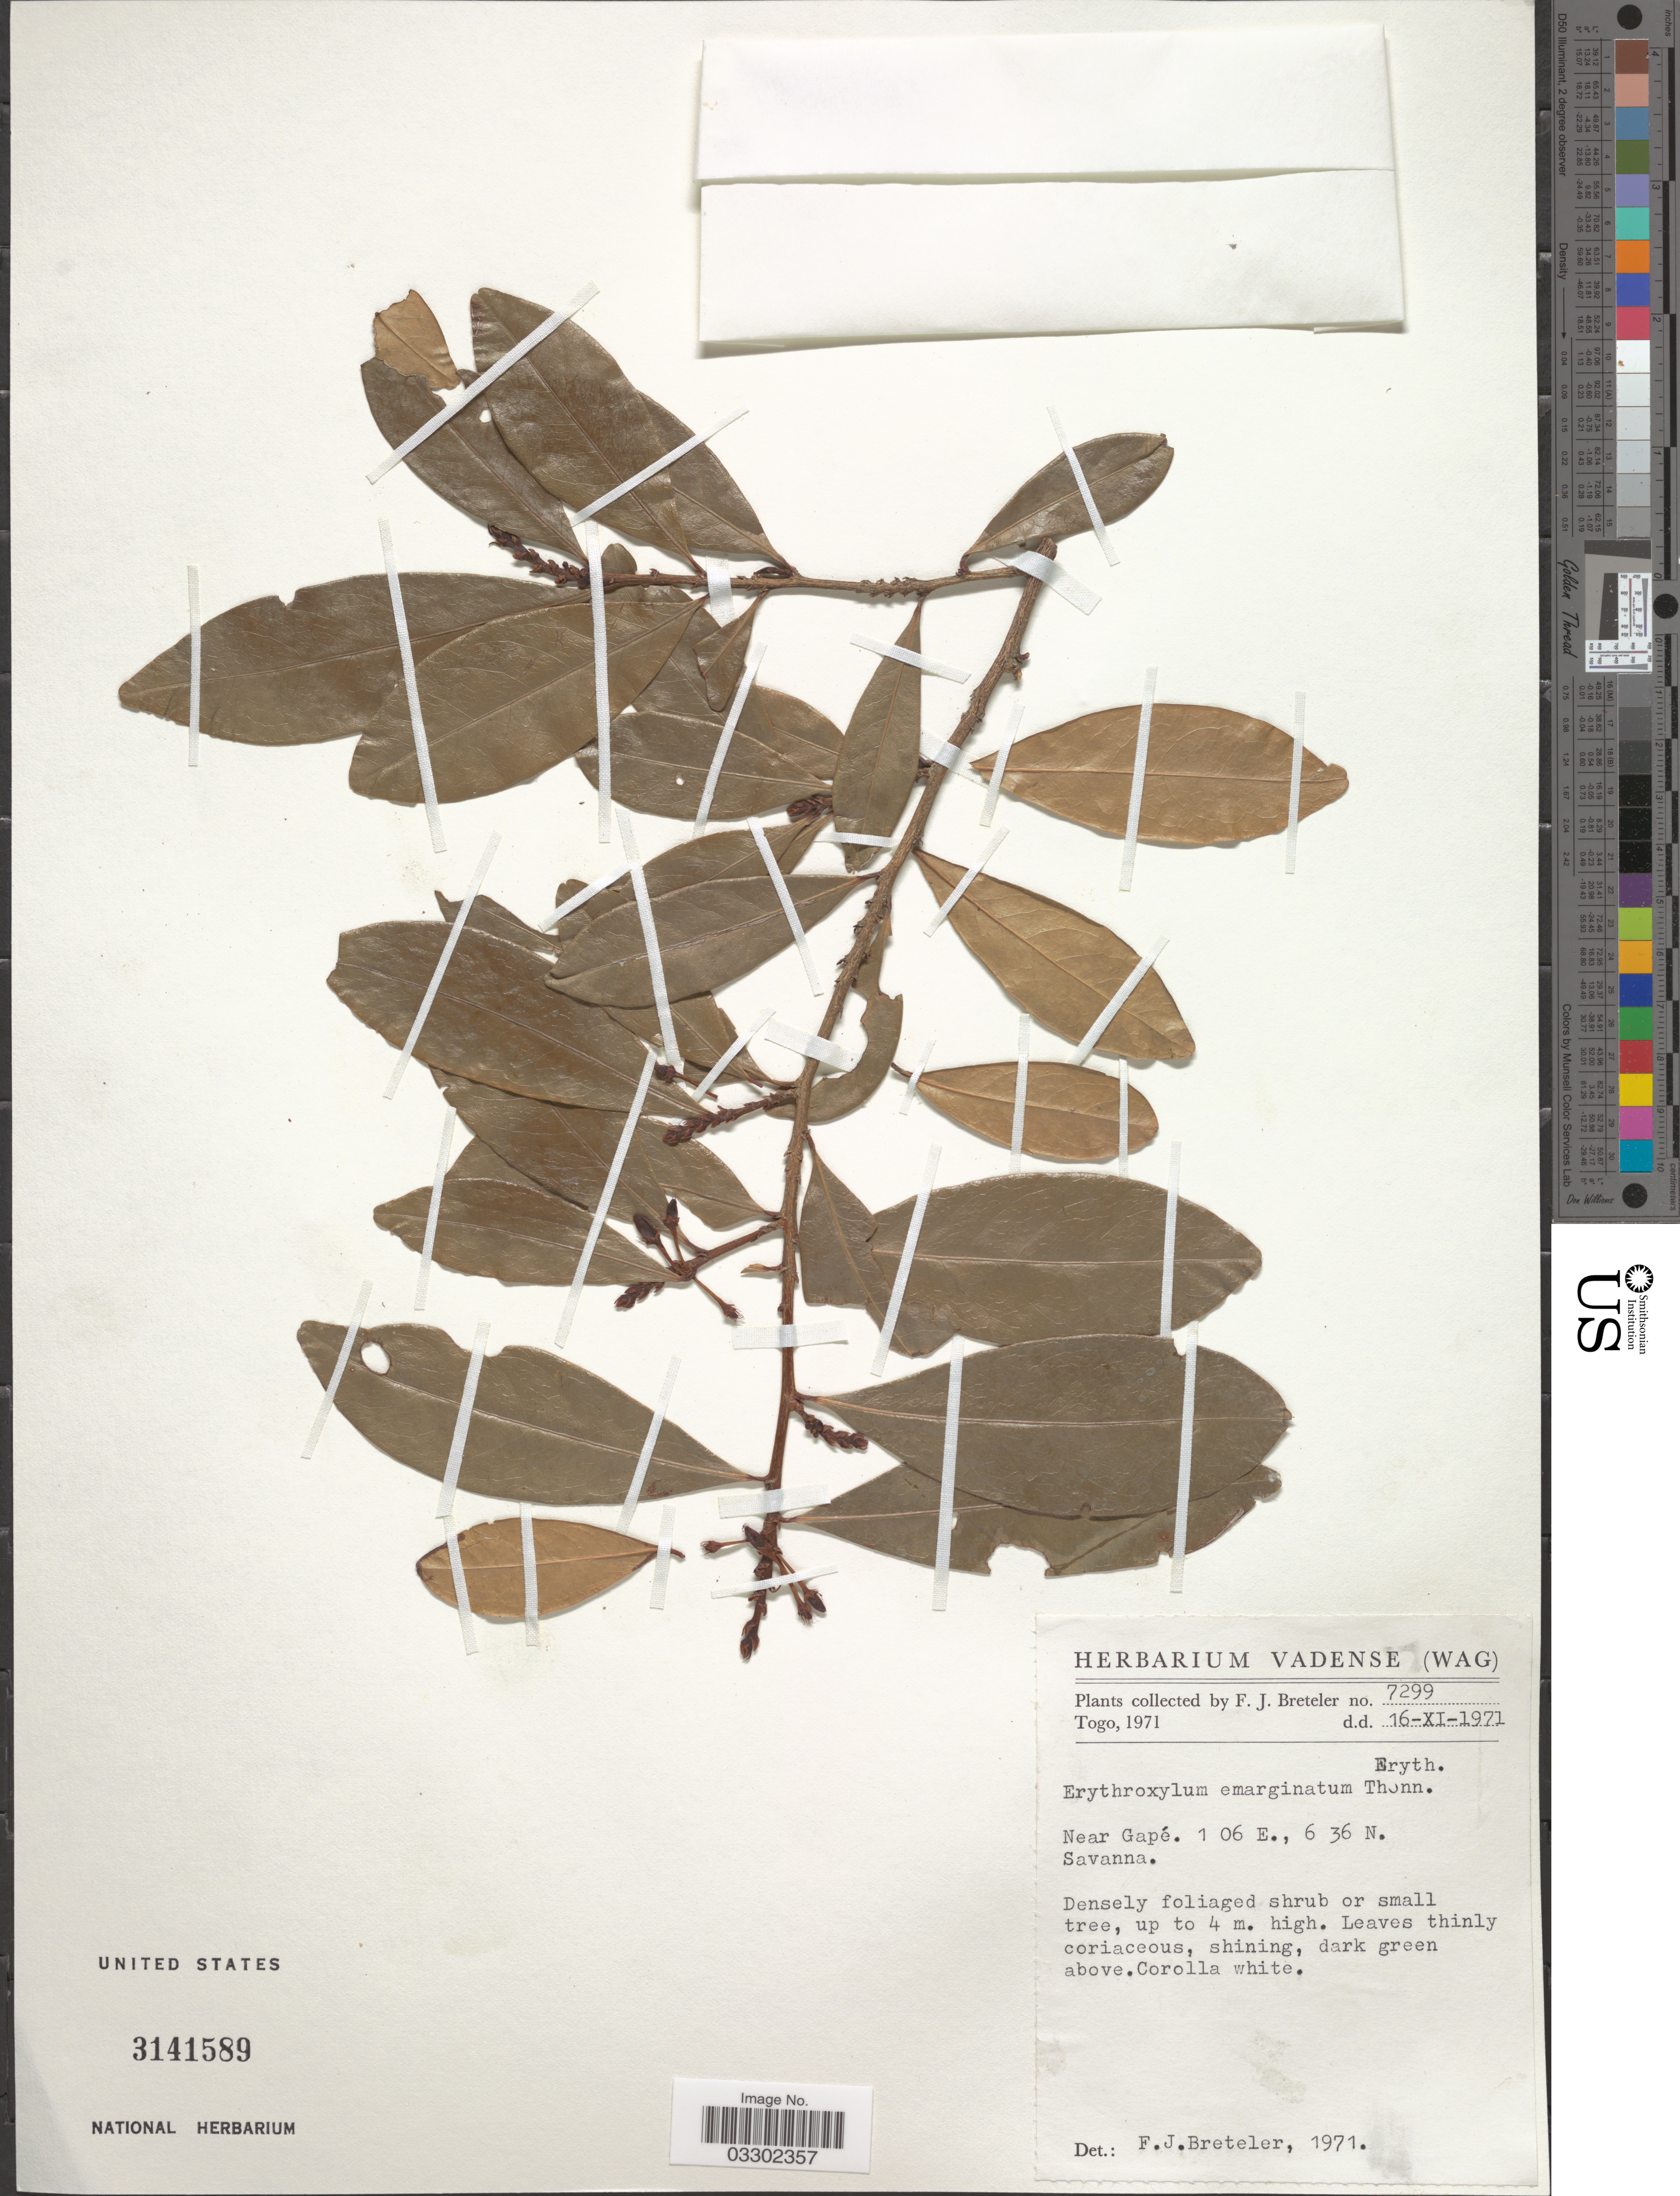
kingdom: Plantae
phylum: Tracheophyta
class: Magnoliopsida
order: Malpighiales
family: Erythroxylaceae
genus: Erythroxylum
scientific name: Erythroxylum emarginatum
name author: Thonn.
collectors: F. J. Breteler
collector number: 7299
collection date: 1971-11-16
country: Togo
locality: Near Gapé.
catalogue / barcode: US 3141589